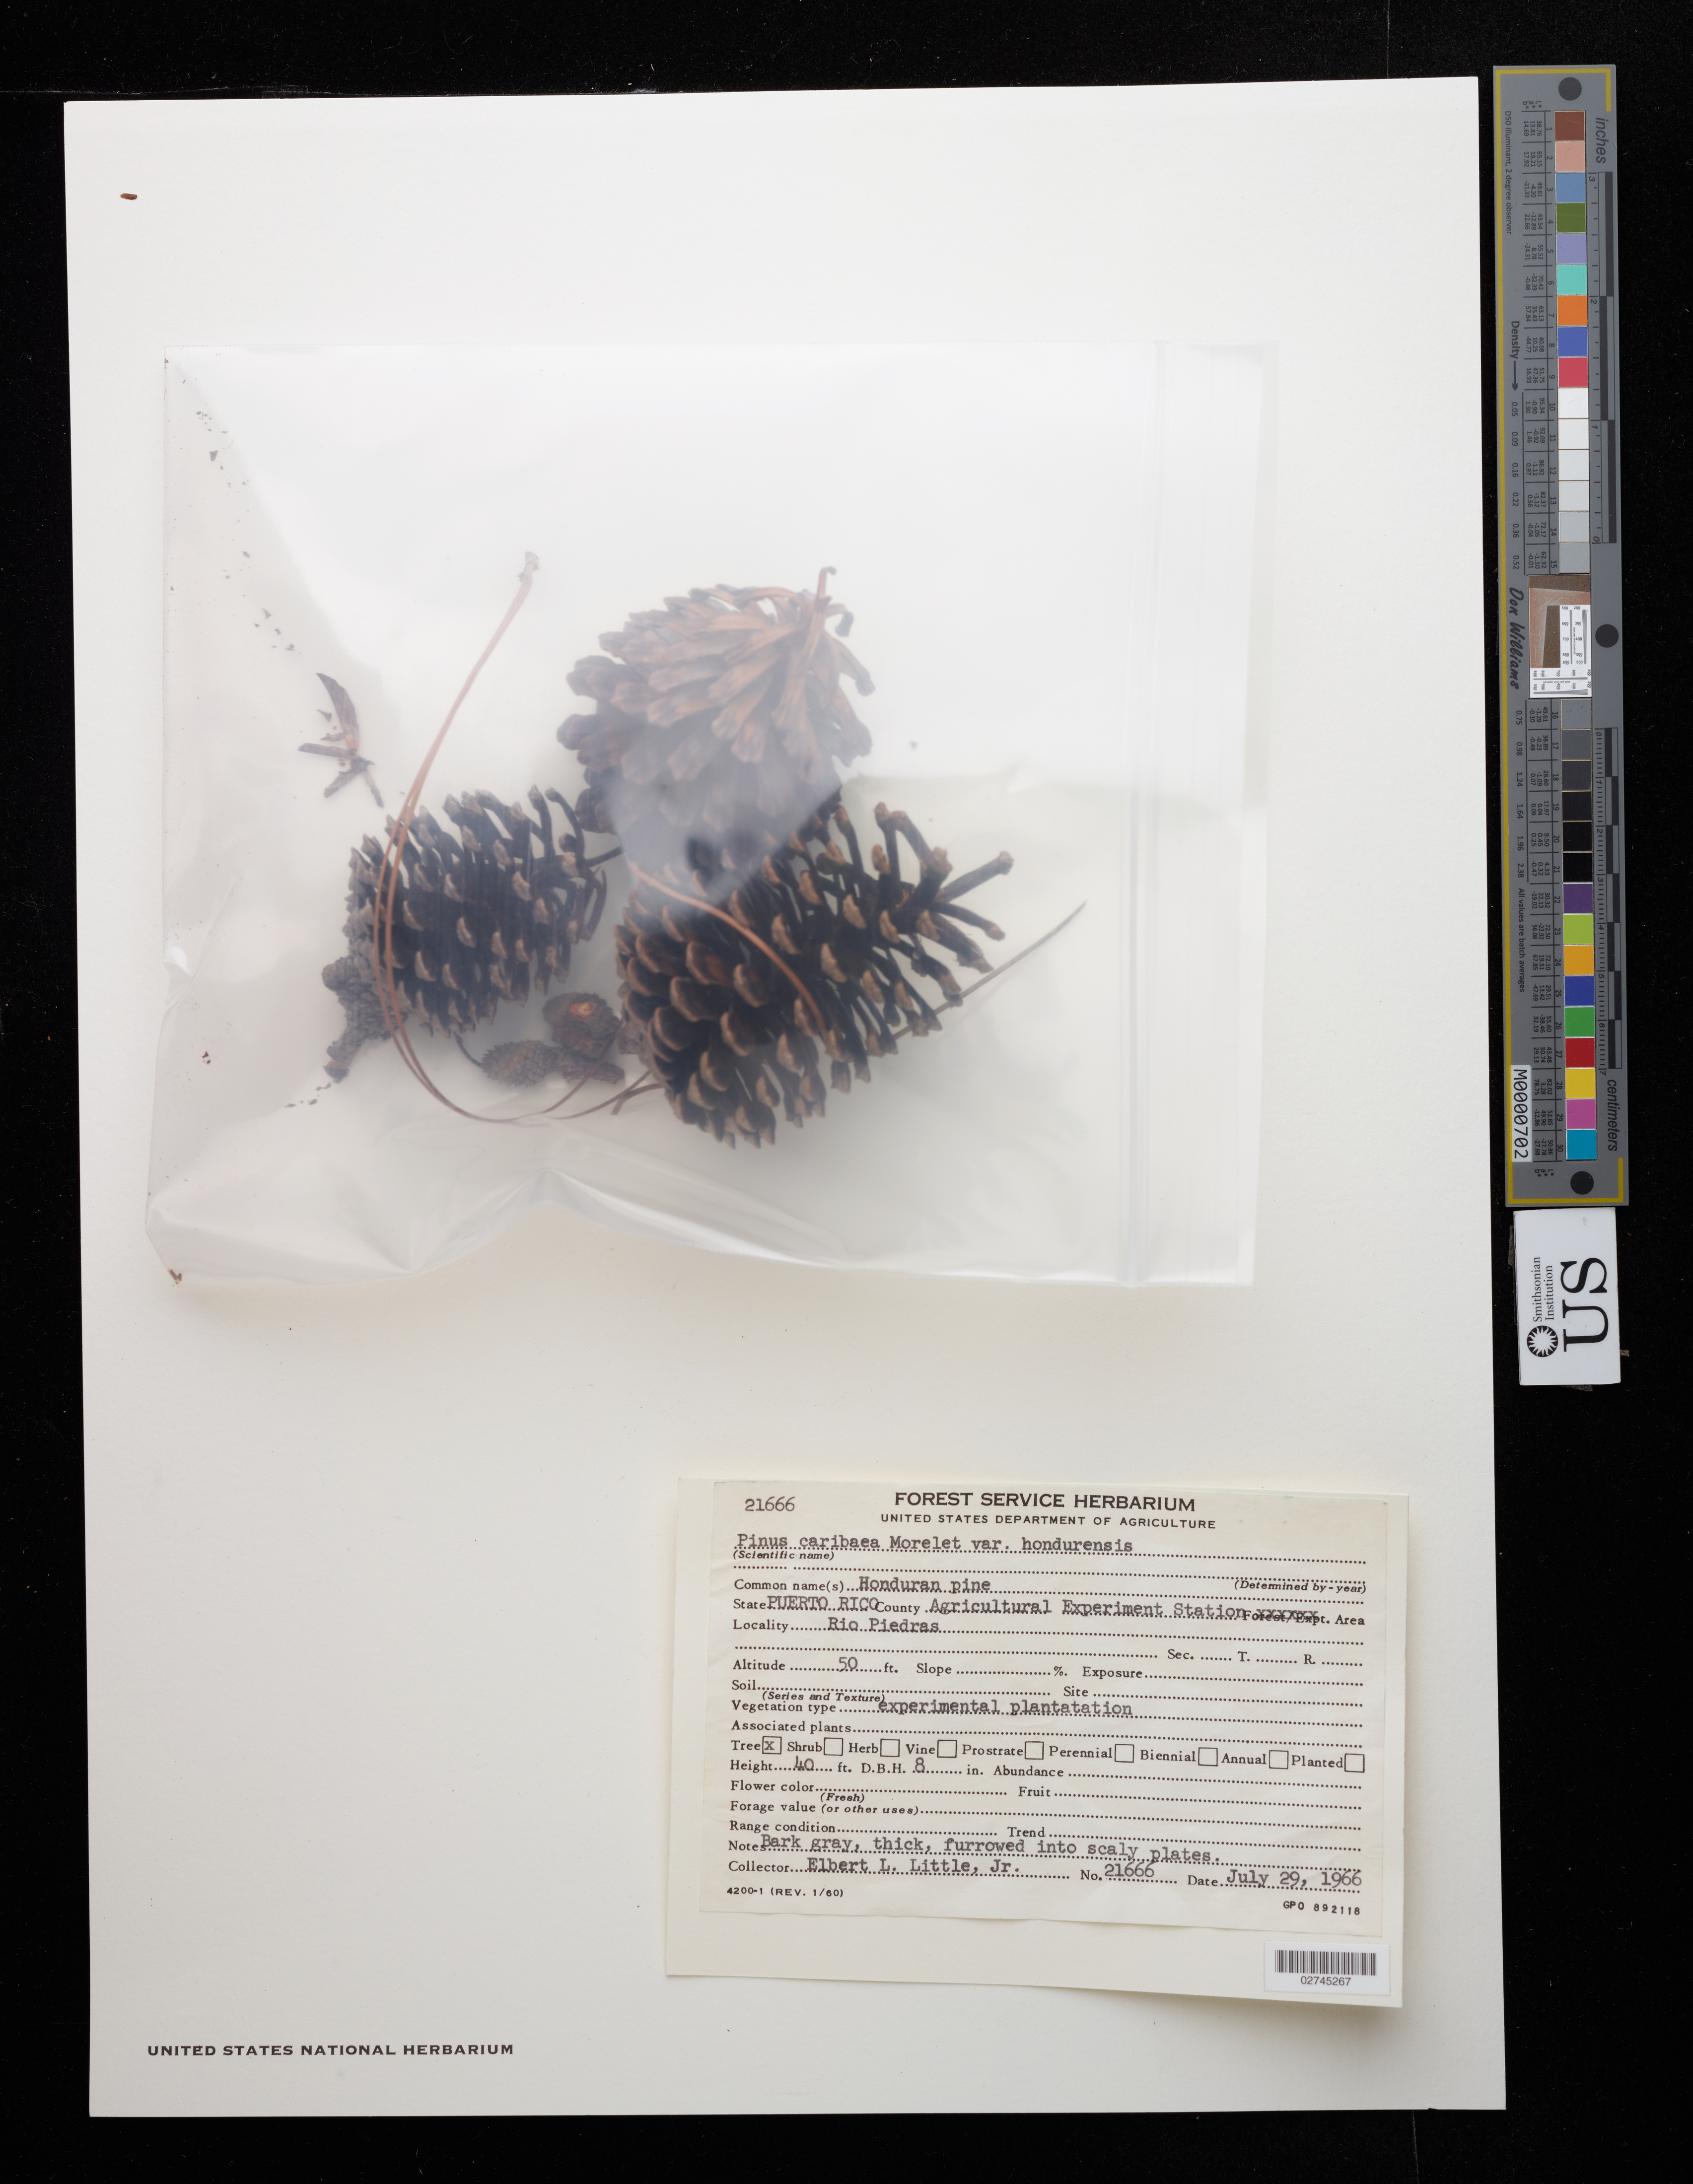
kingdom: Plantae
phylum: Tracheophyta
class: Pinopsida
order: Pinales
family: Pinaceae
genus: Pinus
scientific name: Pinus sp.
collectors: E. L. Little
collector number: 21666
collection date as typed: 29 Jul 1966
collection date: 1966-07-29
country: Puerto Rico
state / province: San Juan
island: Puerto Rico I.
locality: Rio Piedras. Agricutural Experiment Station.